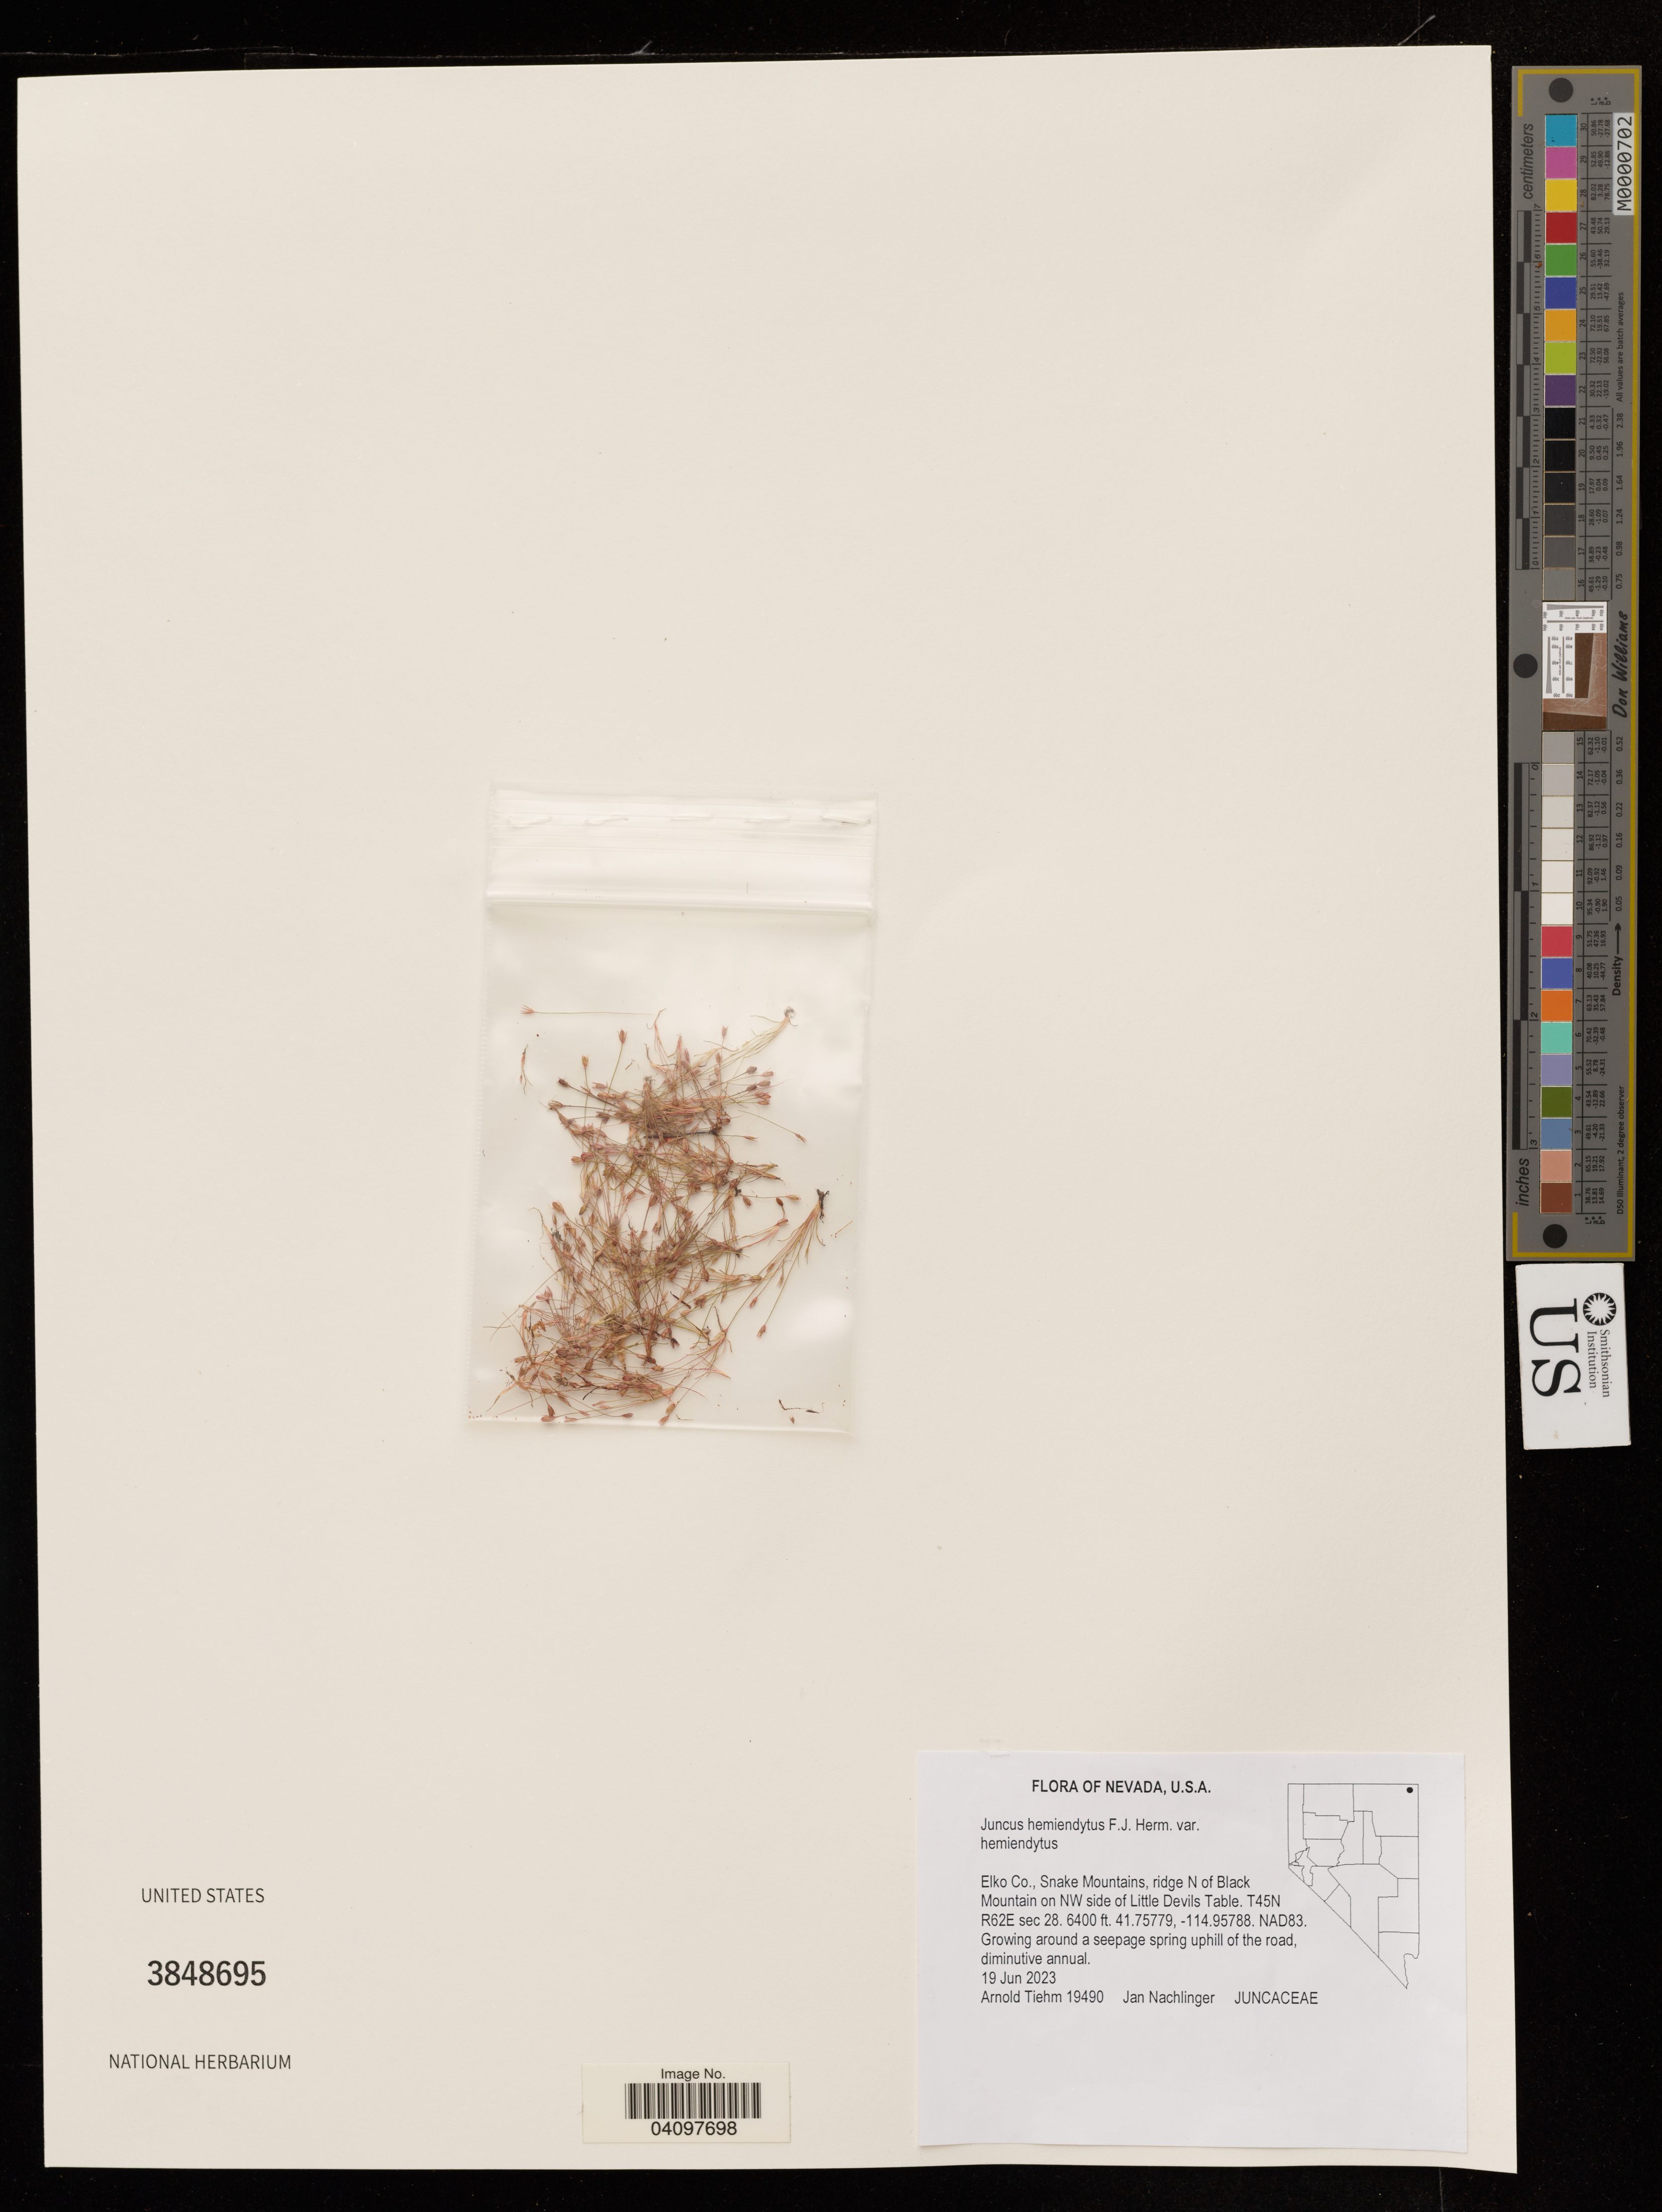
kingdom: Plantae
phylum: Tracheophyta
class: Liliopsida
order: Poales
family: Juncaceae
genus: Juncus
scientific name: Juncus hemiendytus var. hemiendytus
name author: F.J. Herm.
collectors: A. Tiehm & J. Nachlinger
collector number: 19490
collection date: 2023-06-19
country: United States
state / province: Nevada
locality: Elko Co., Snake Mountains, ridge N of Black Mountain on NW side of Little Devils Table.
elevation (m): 1951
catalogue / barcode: US 3848695